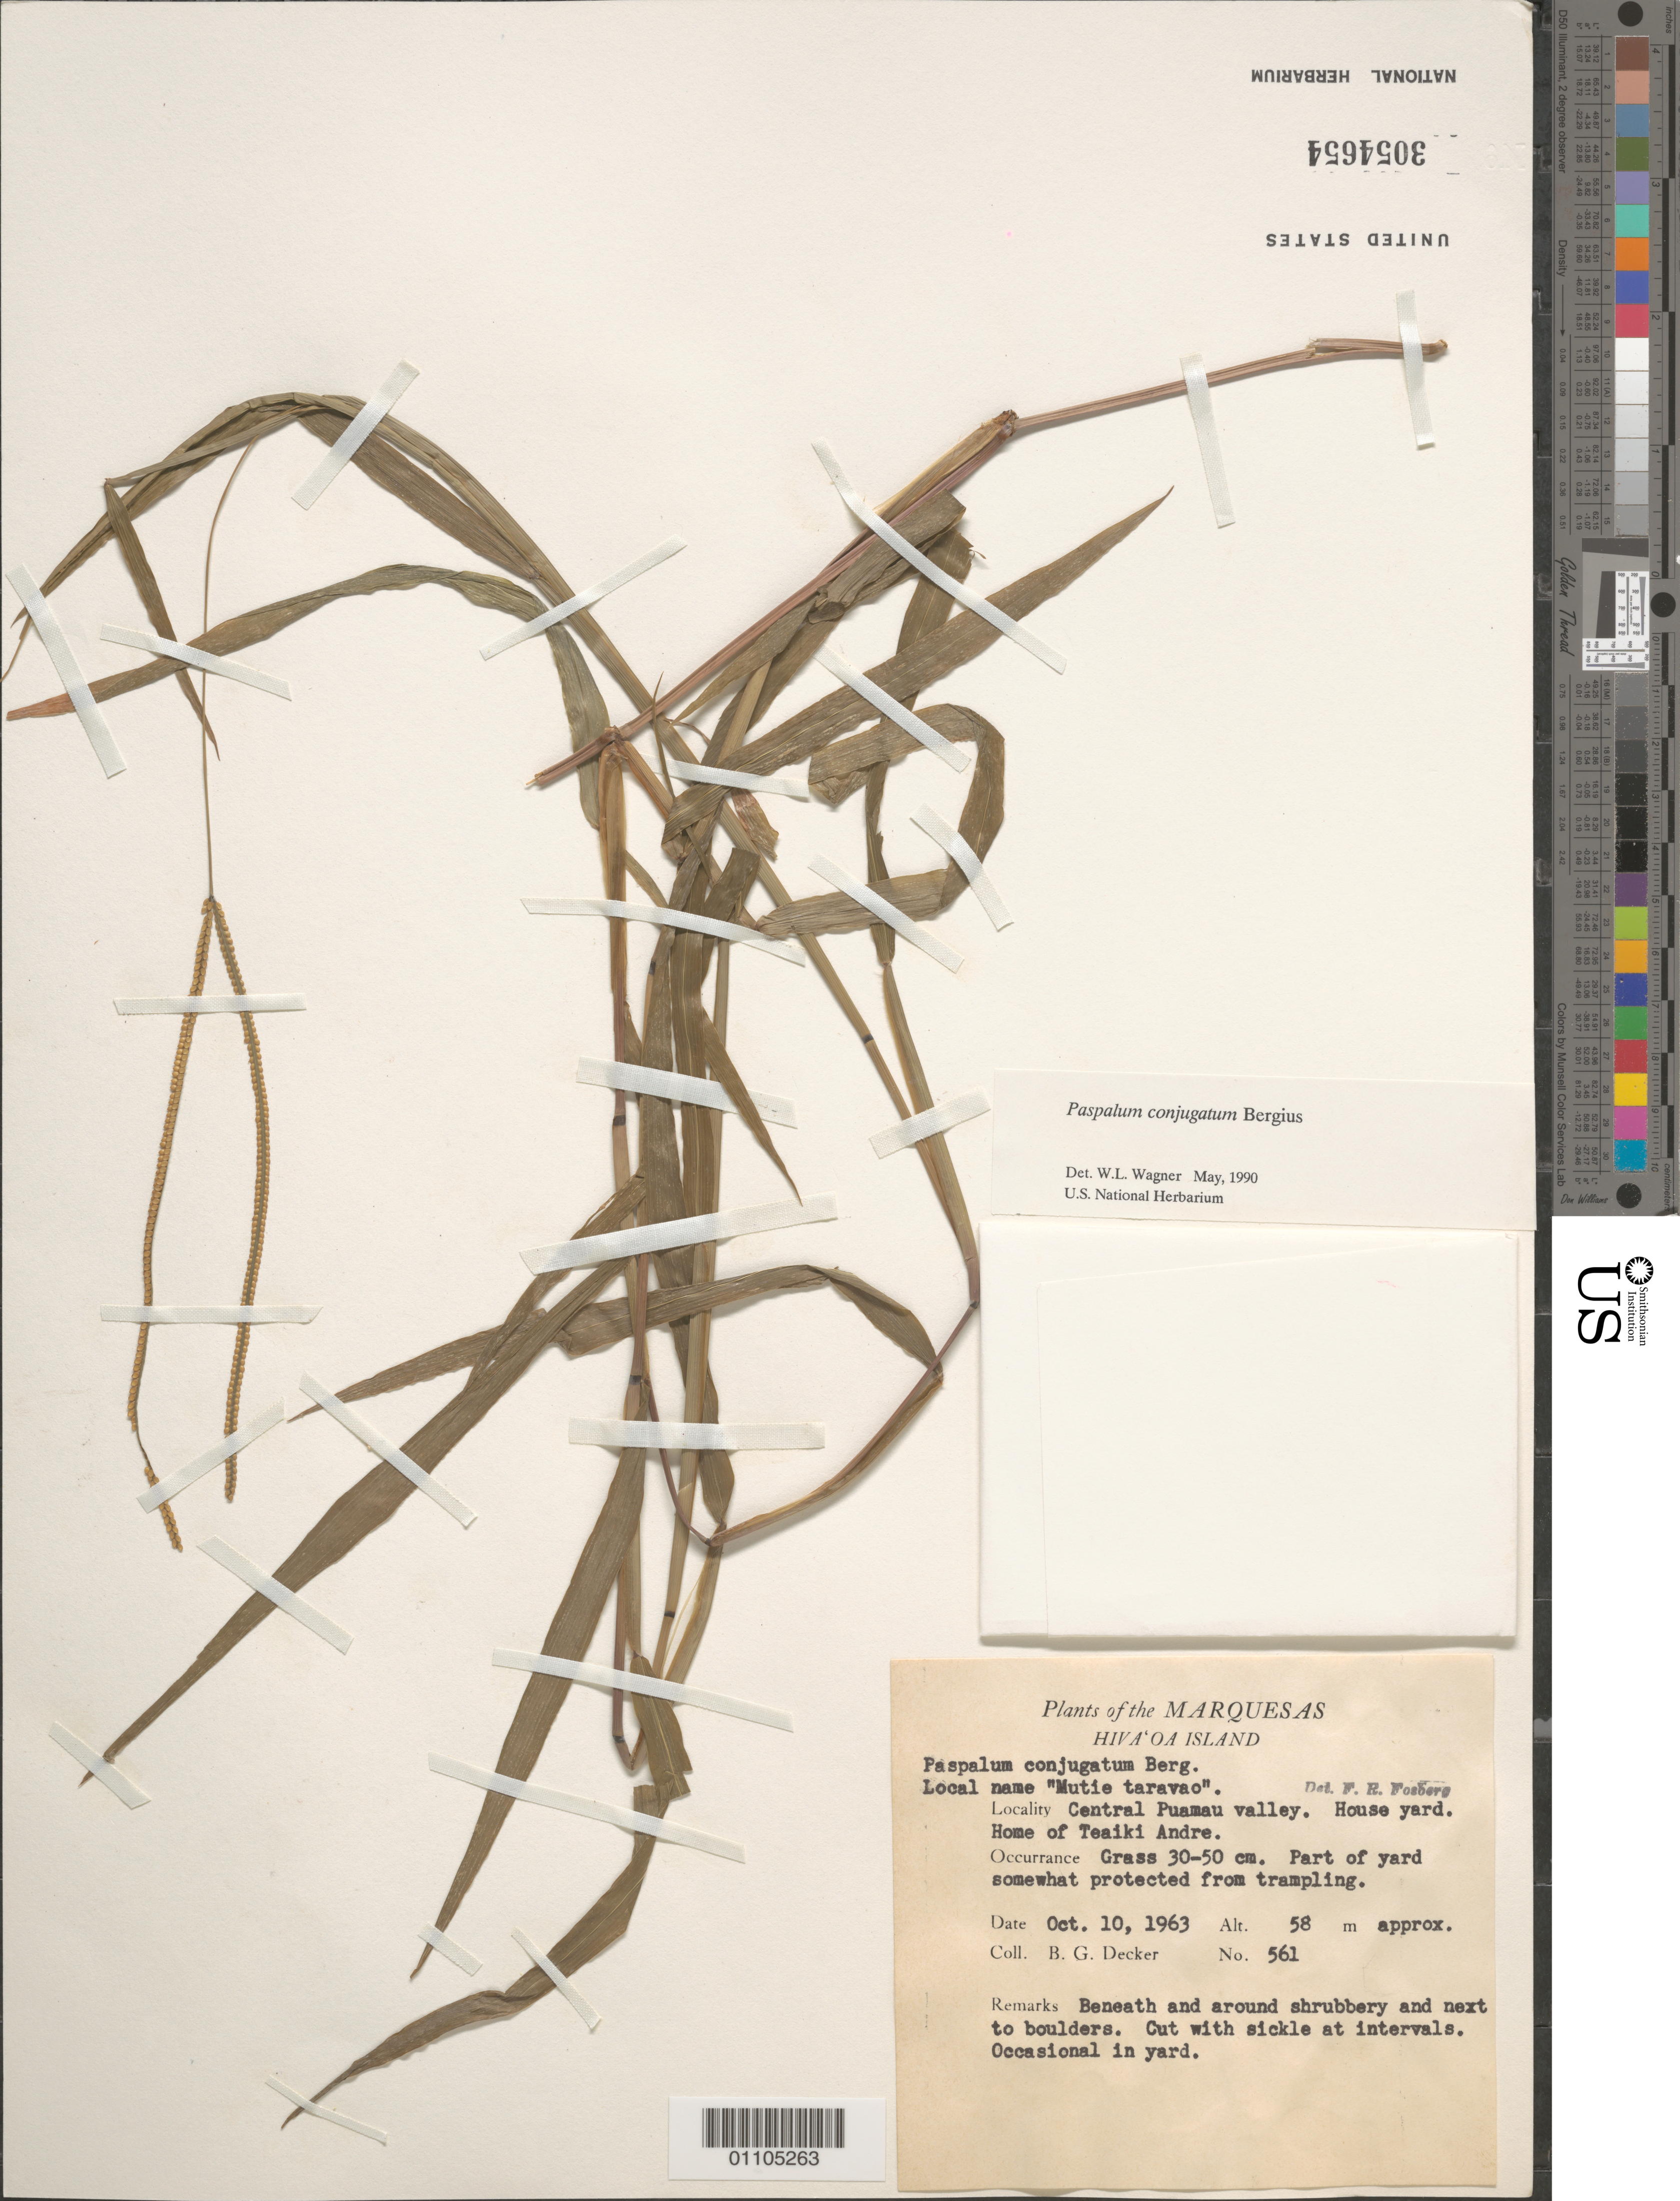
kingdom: Plantae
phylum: Tracheophyta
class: Liliopsida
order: Poales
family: Poaceae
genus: Paspalum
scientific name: Paspalum conjugatum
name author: P.J. Bergius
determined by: Wagner, W. L., (BOT), Smithsonian Institution - National Museum of Natural History (UNITED STATES)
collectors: B. G. Decker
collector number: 561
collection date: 1963-10-10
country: French Polynesia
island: Hiva Oa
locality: central Puamau Valley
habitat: House yard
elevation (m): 58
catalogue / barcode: US 3054654